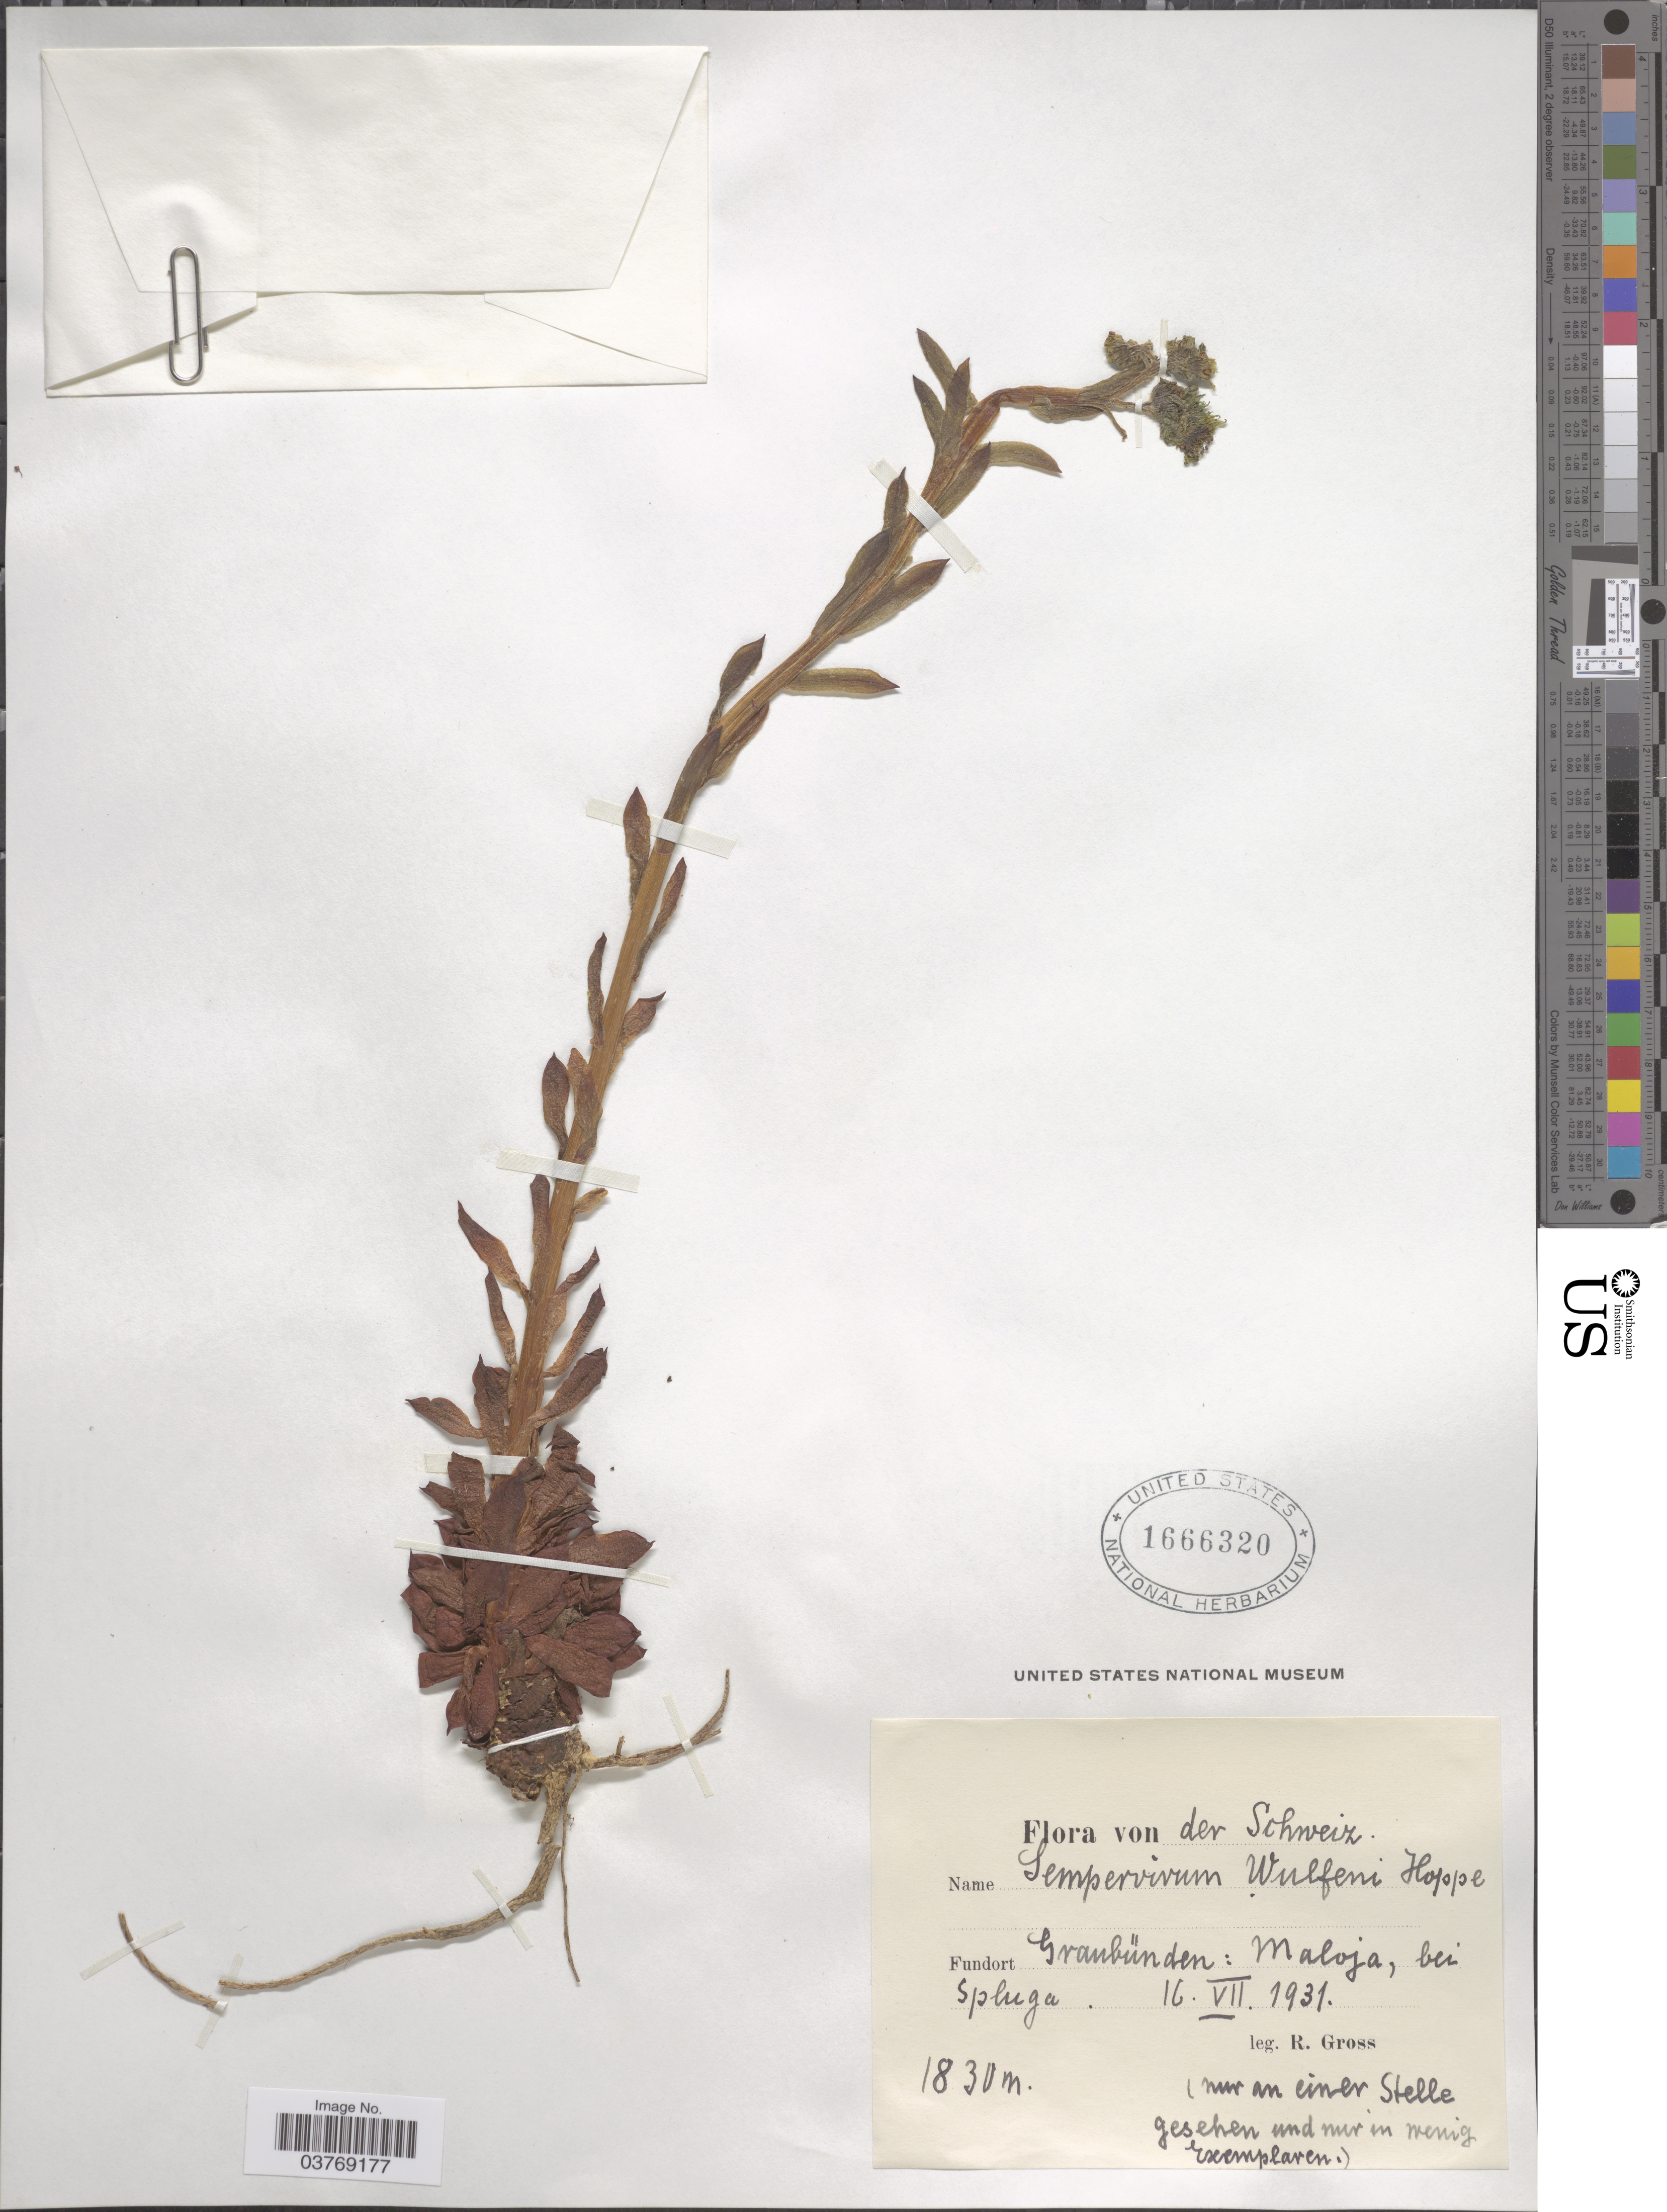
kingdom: Plantae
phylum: Tracheophyta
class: Magnoliopsida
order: Saxifragales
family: Crassulaceae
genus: Sempervivum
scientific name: Sempervivum wulfenii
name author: Hoppe ex Mert. & W.D.J. Koch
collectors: R. Gross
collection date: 1931-07-16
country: Switzerland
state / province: Graubunden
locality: Der Schweiz. Maloja, bei Spluga.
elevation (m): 1830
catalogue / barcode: US 1666320